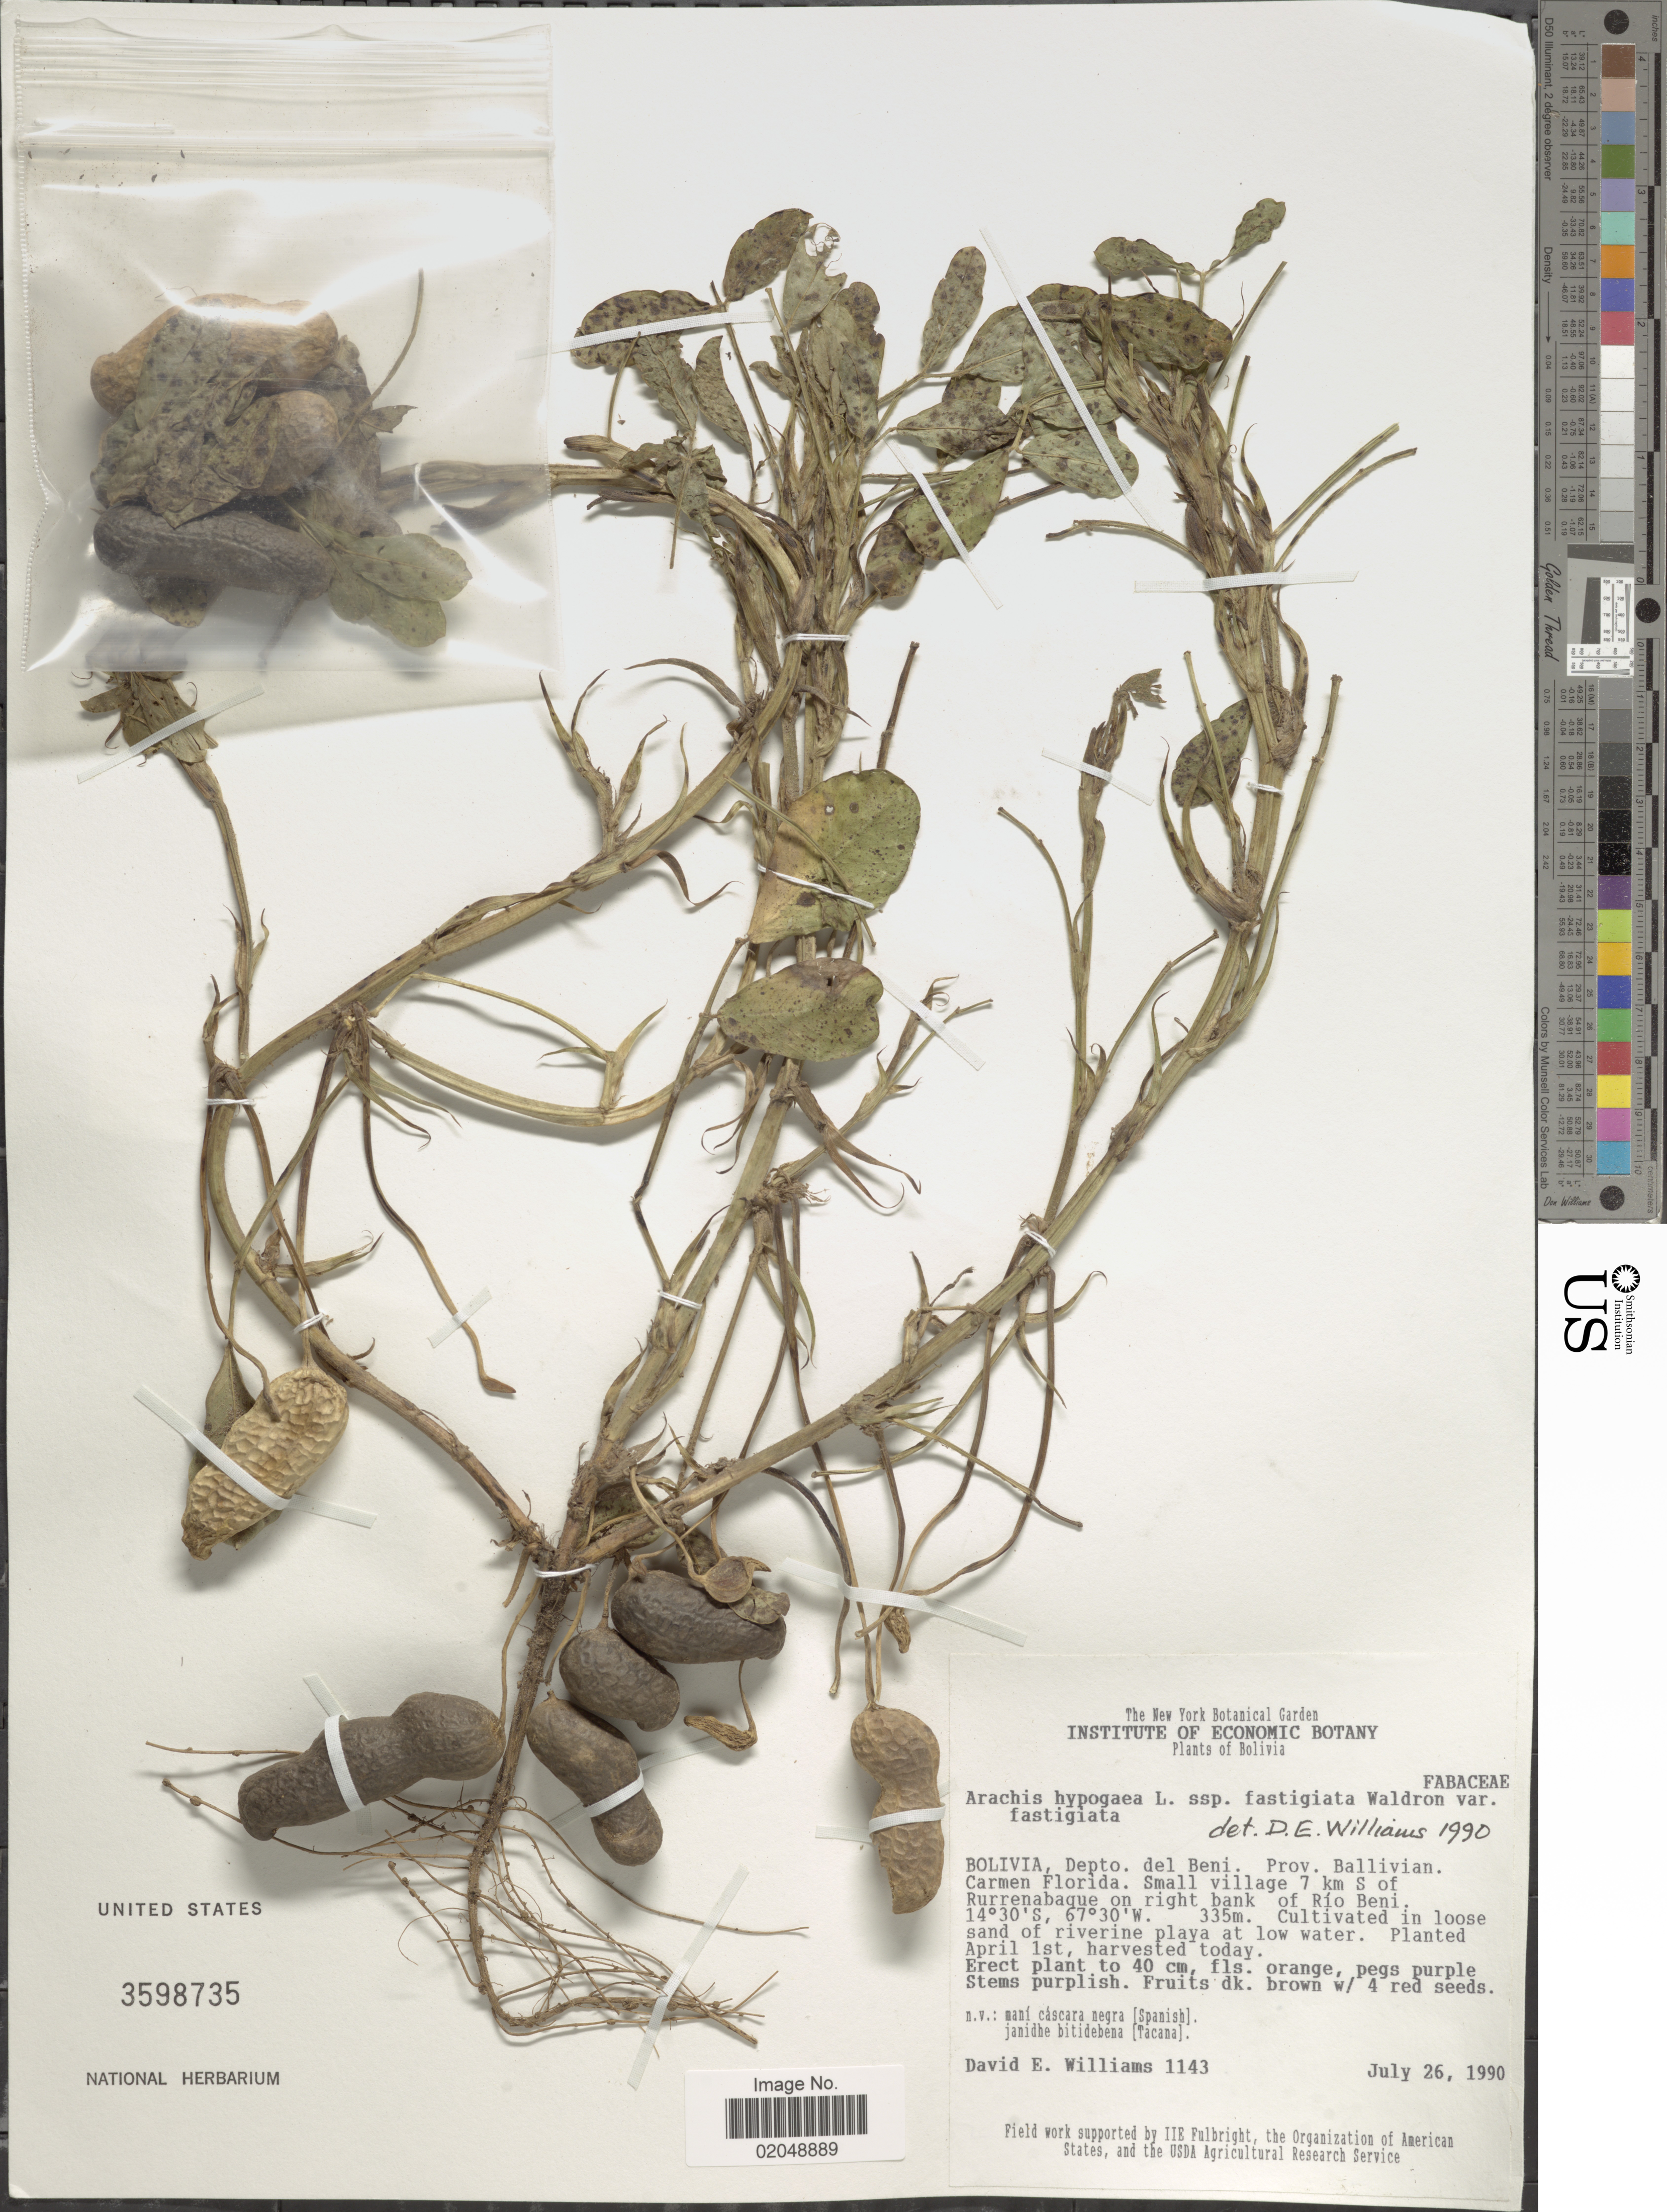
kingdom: Plantae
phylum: Tracheophyta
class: Magnoliopsida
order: Fabales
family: Fabaceae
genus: Arachis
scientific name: Arachis hypogaea var. fastigiata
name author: Krapov.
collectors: D. E. Williams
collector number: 1143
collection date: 1990-07-26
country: Bolivia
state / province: Beni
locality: Depto del Beni. Prov. Ballivian. Carmen Florida. Small village 7 km S of Rurrenabaque on right bank of Río Beni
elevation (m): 335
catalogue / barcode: US 3598735